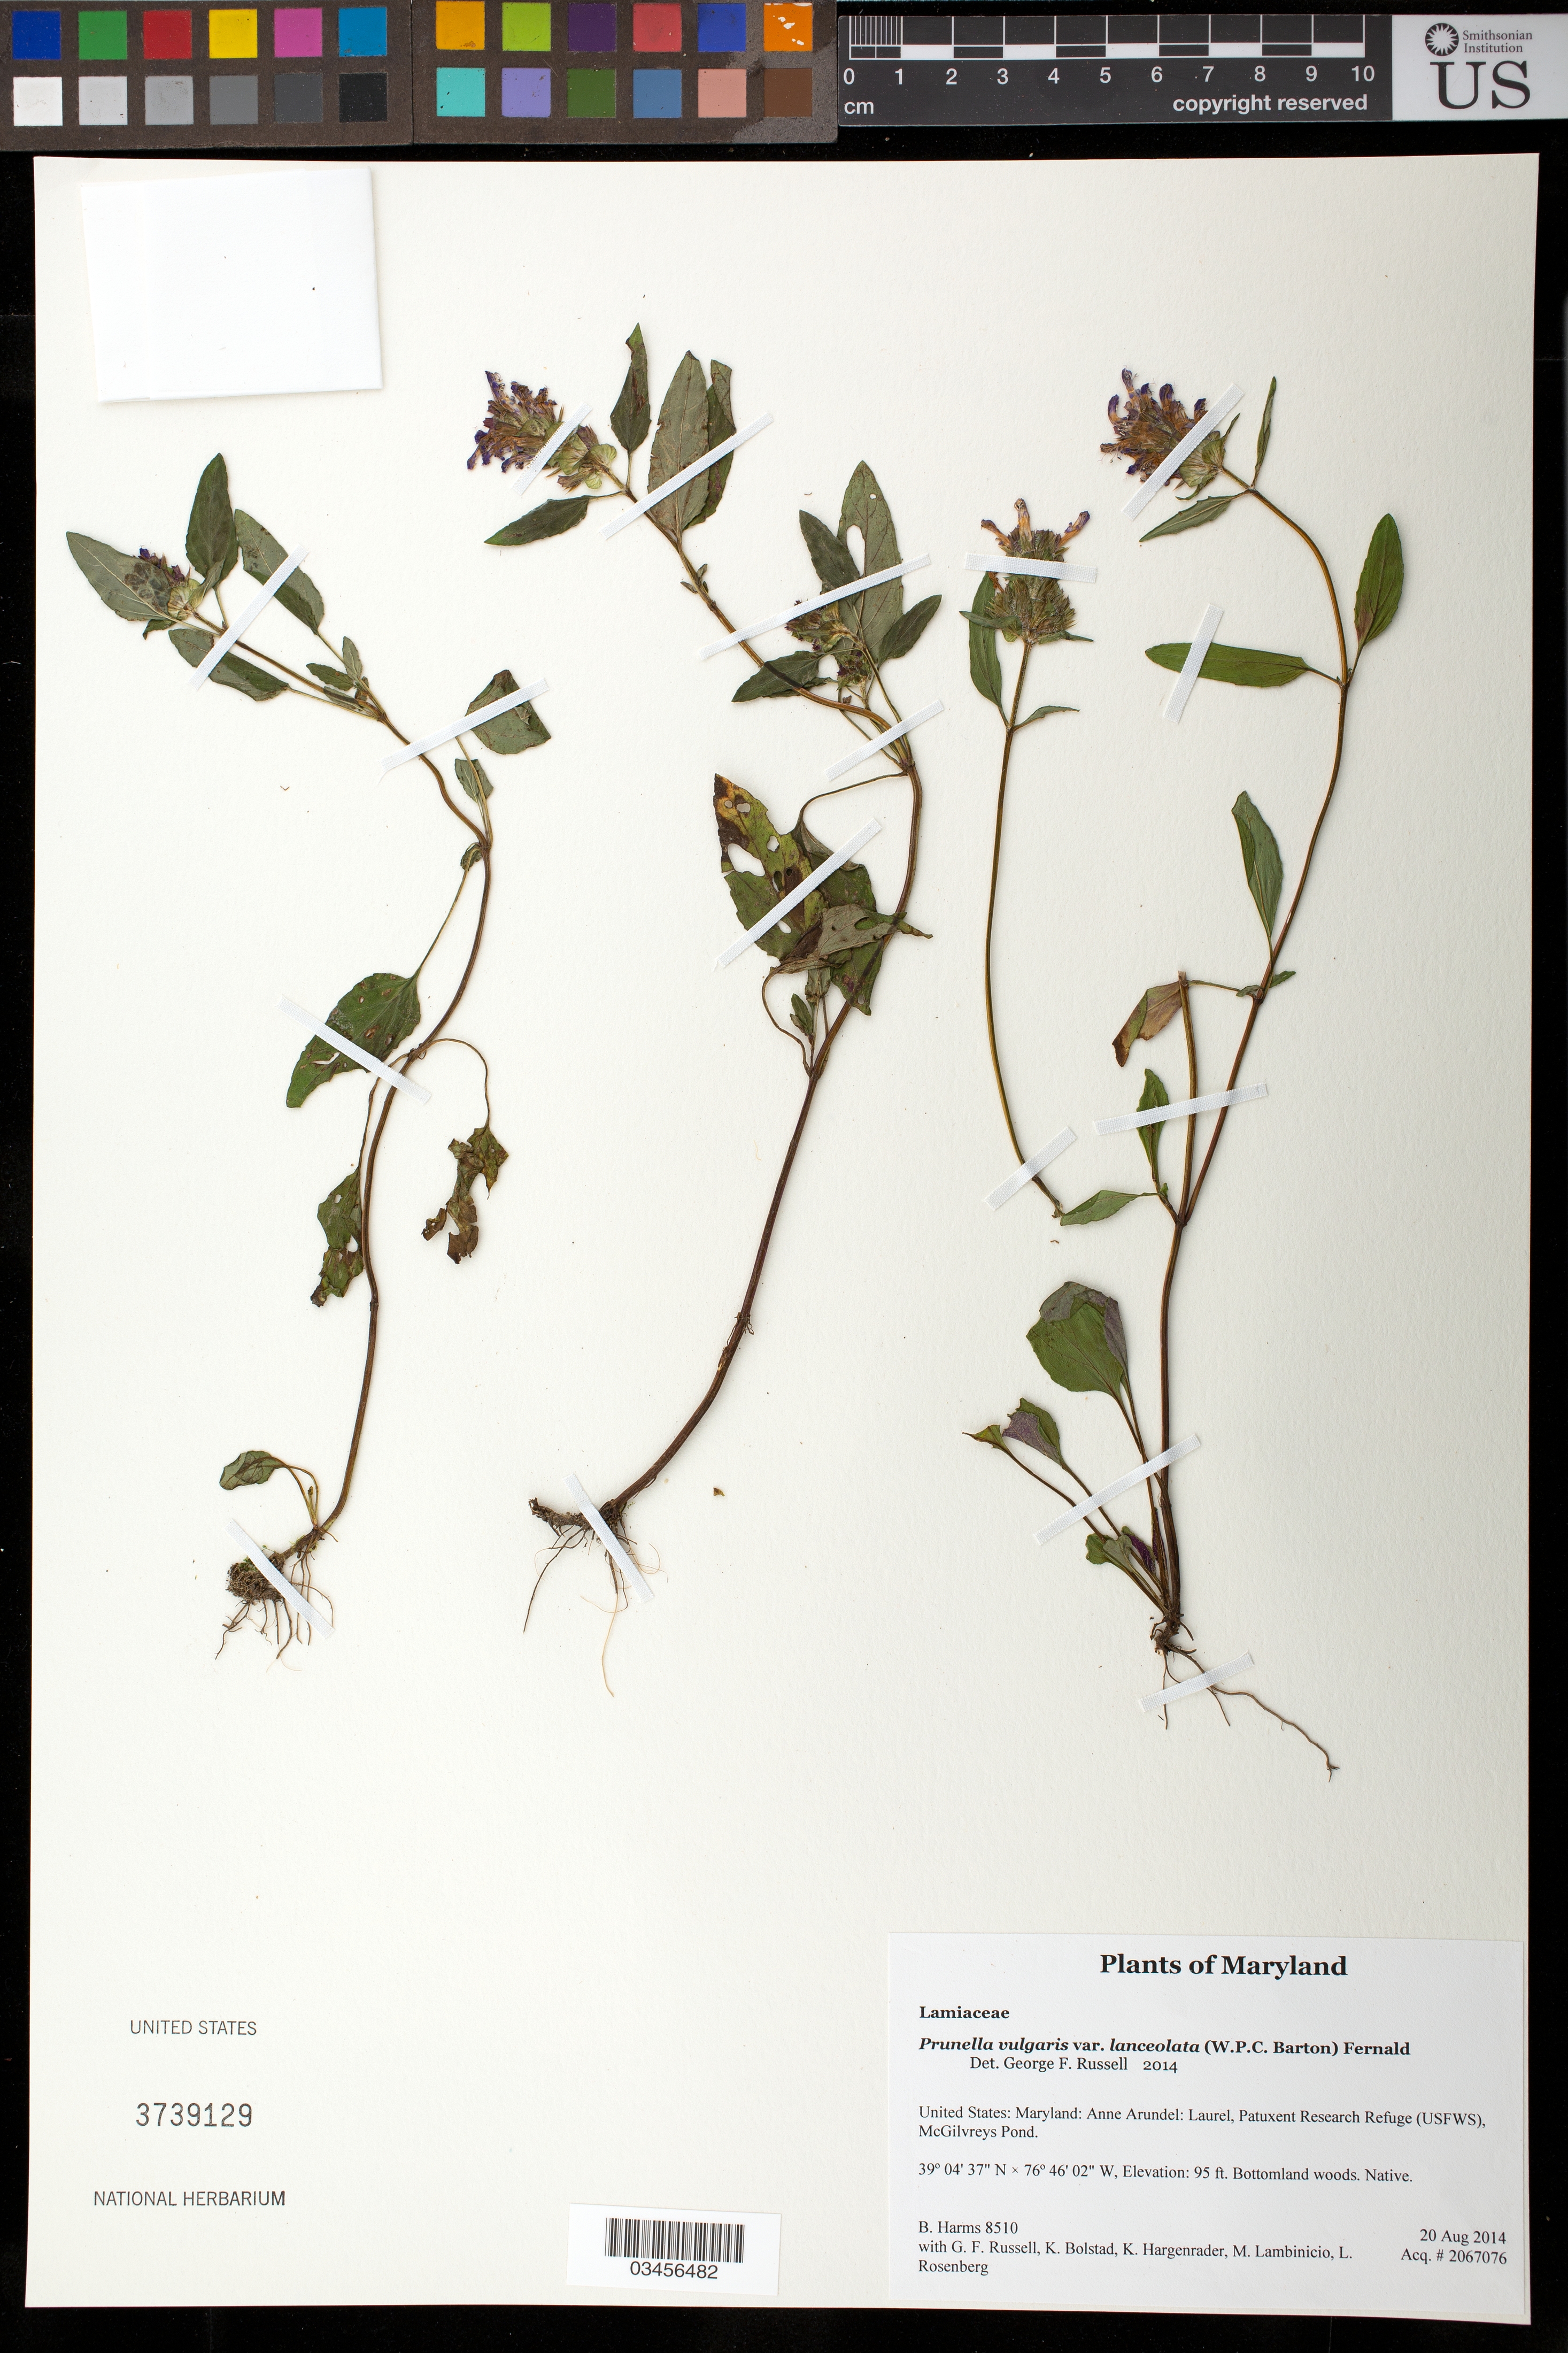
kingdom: Plantae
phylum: Tracheophyta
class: Magnoliopsida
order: Lamiales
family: Lamiaceae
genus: Prunella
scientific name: Prunella vulgaris var. lanceolata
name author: (W.P.C. Barton) Fernald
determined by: Russell, George F., (UNITED STATES)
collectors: B. Harms, G. Russell, K. Bolstad, K. Hargenrader, M. Lambinicio & L. Rosenberg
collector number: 8510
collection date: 2014-08-20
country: United States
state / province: Maryland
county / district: Anne Arundel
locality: Laurel, Patuxent Research Refuge (USFWS), McGilvreys Pond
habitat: Bottomland woods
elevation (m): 29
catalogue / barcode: US 3739129